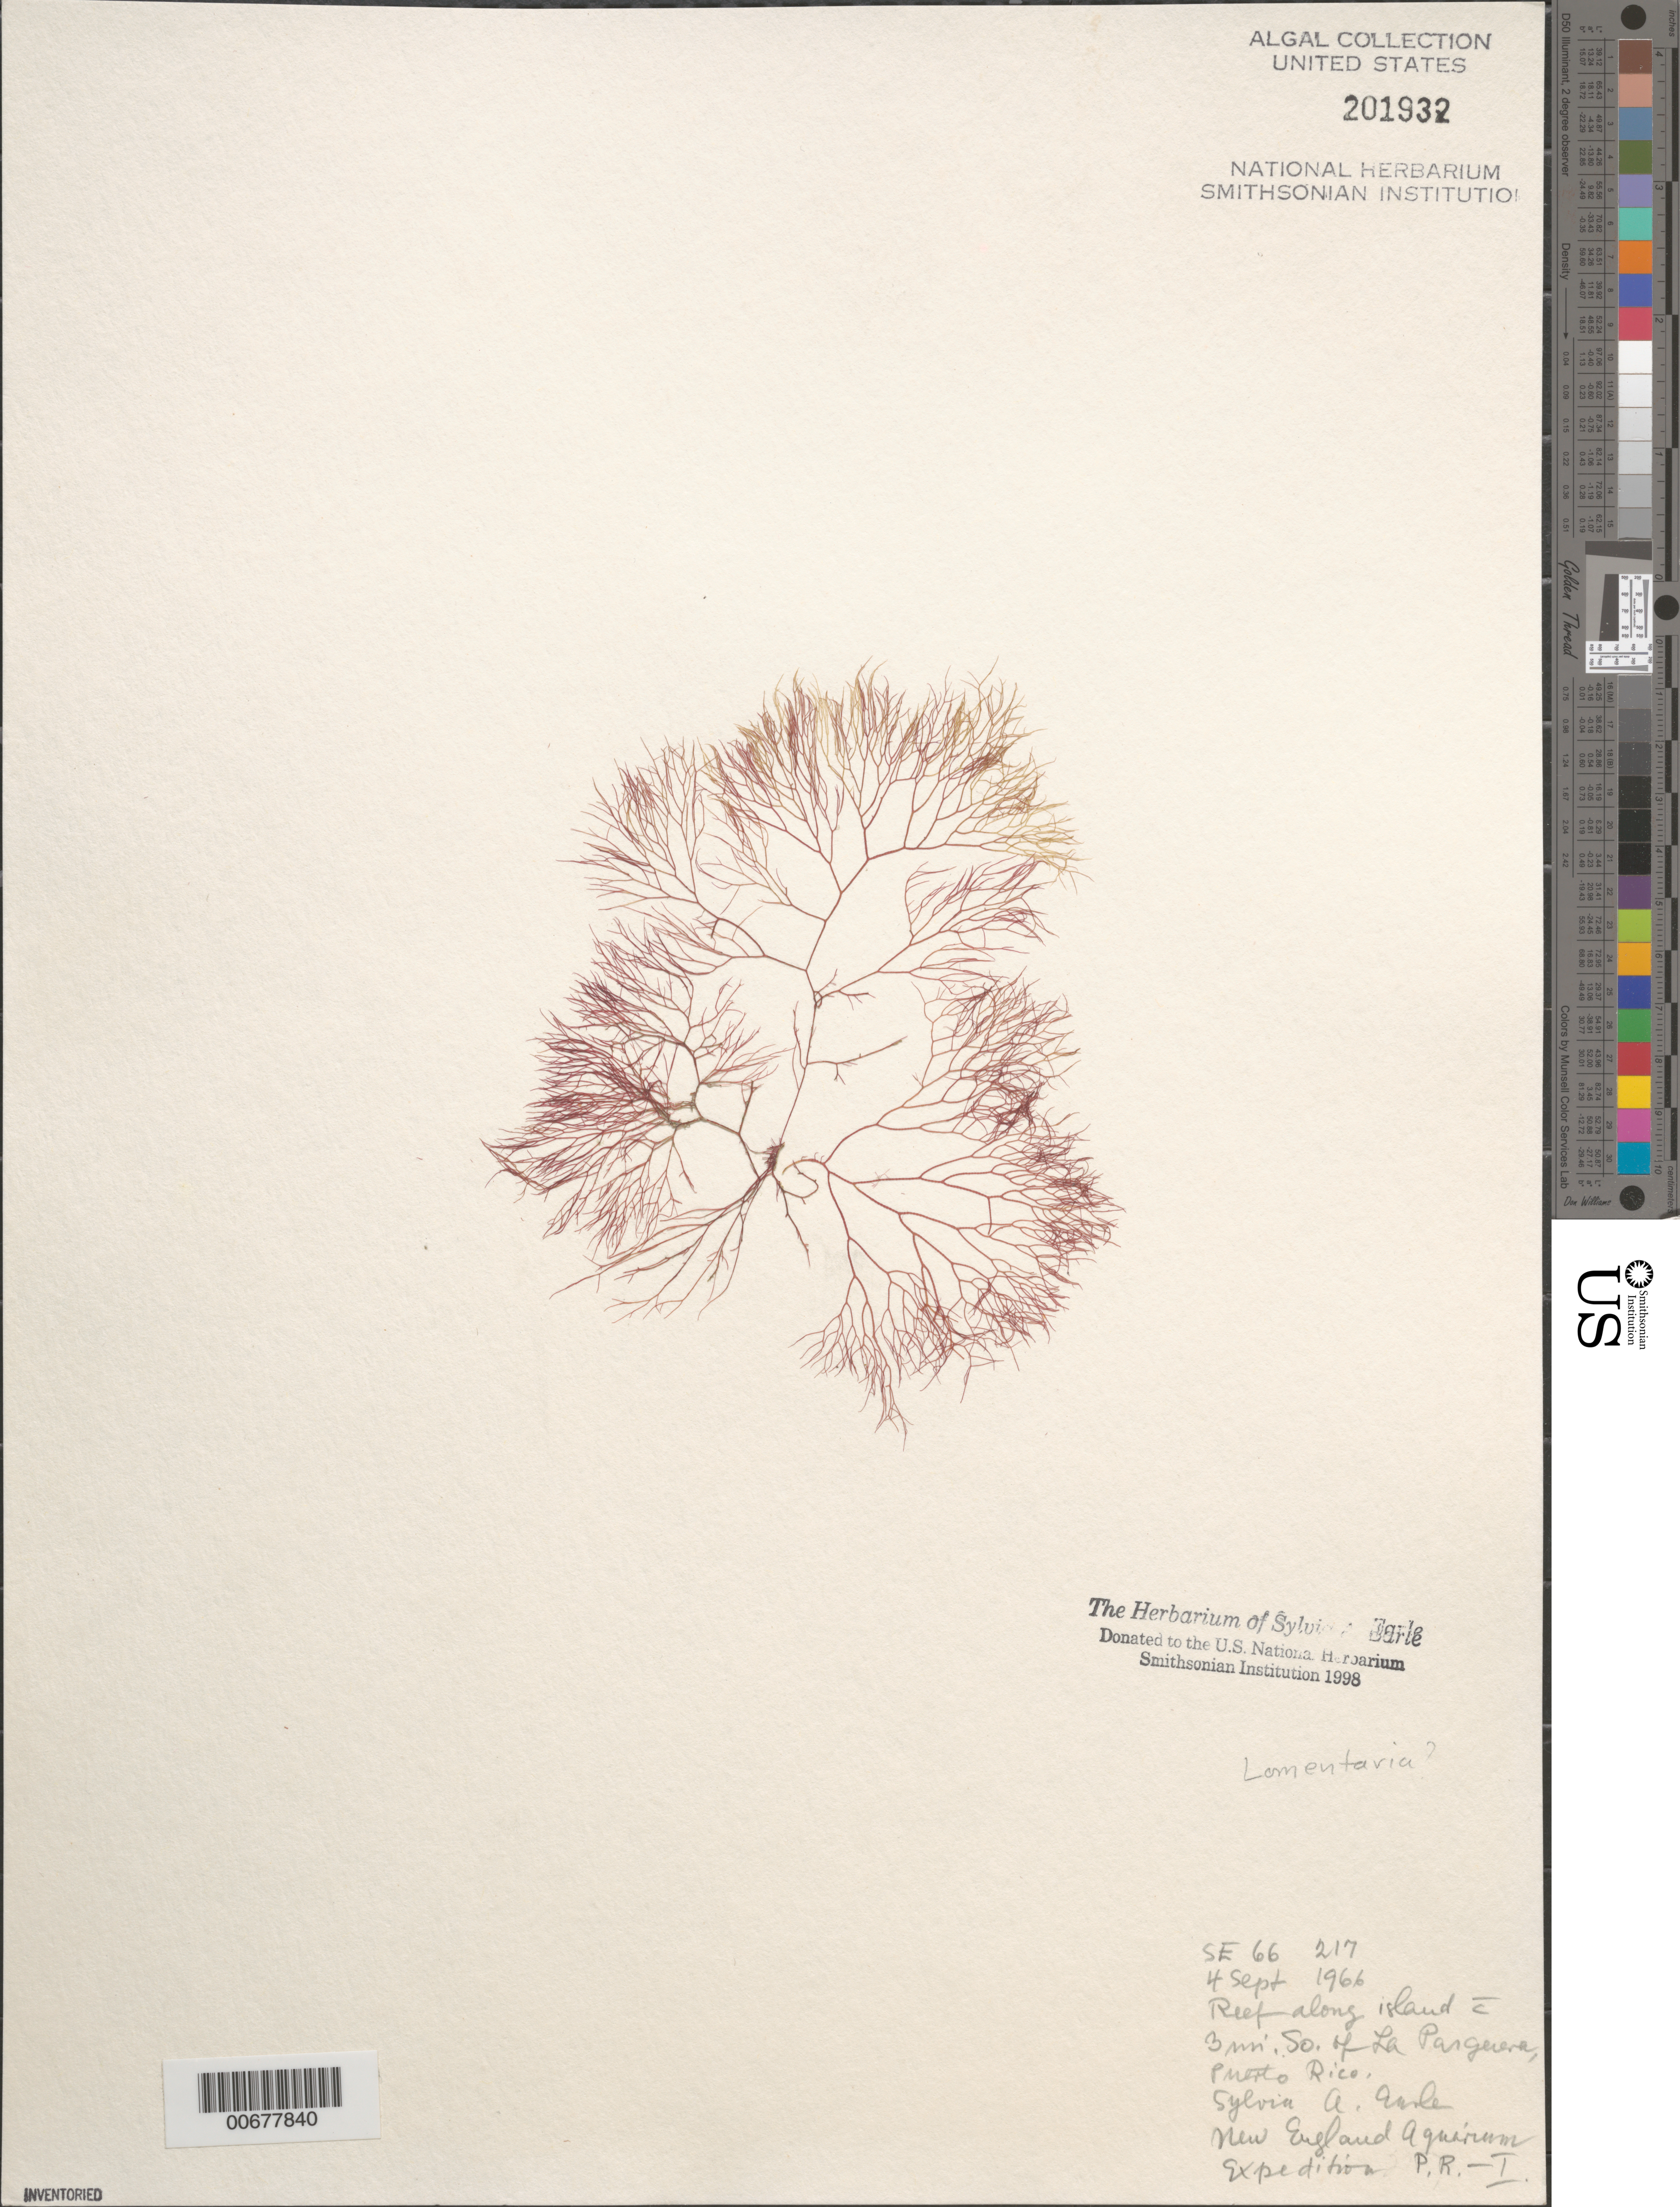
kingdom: Plantae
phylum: Rhodophyta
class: Florideophyceae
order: Rhodymeniales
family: Lomentariaceae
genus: Lomentaria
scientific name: Lomentaria sp.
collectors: S. A. Earle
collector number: SE 66217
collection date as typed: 04 Sep 1966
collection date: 1966-09-04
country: Puerto Rico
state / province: Lajas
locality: Small island ca. 3 miles south of La Parguera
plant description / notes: New England Aquarium Expedition to Puerto Rico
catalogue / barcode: US 201932